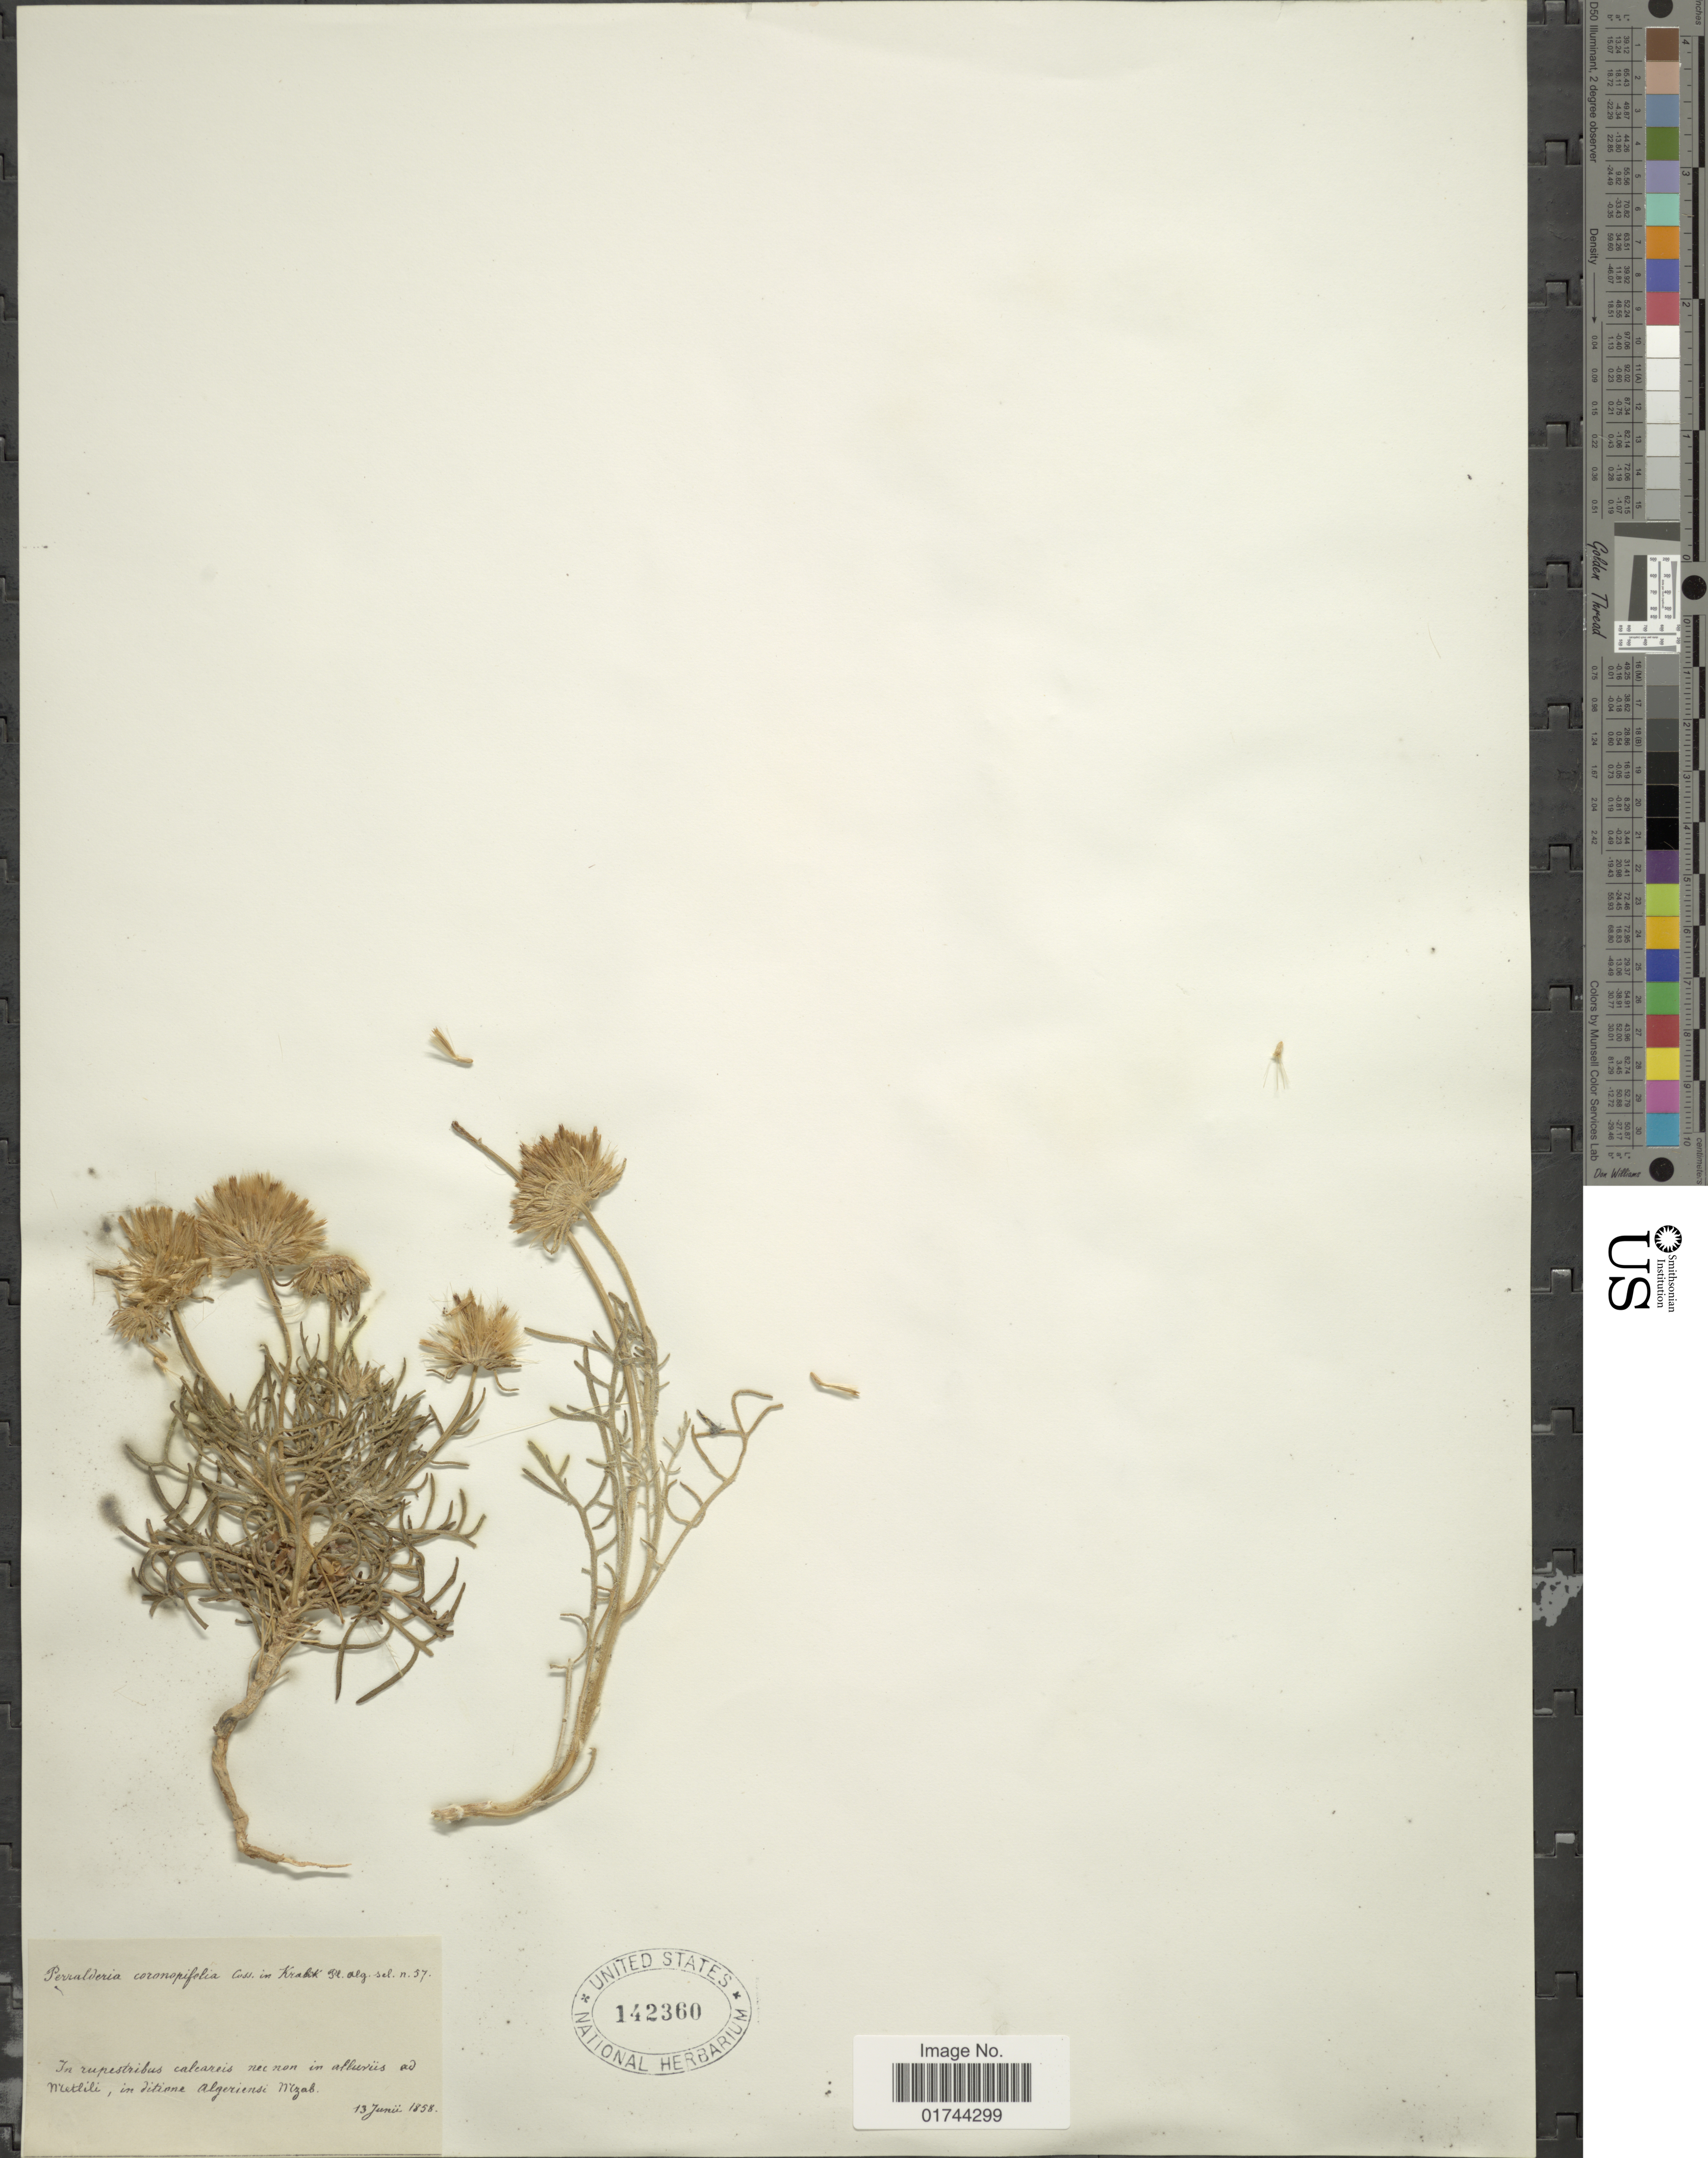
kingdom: Plantae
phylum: Tracheophyta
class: Magnoliopsida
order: Asterales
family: Asteraceae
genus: Grantia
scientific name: Grantia coronopifolia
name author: Benth. & Hook. f.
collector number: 57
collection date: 1858-06-13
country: Algeria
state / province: Ghardaïa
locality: Metlili, M'zab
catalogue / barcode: US 142360